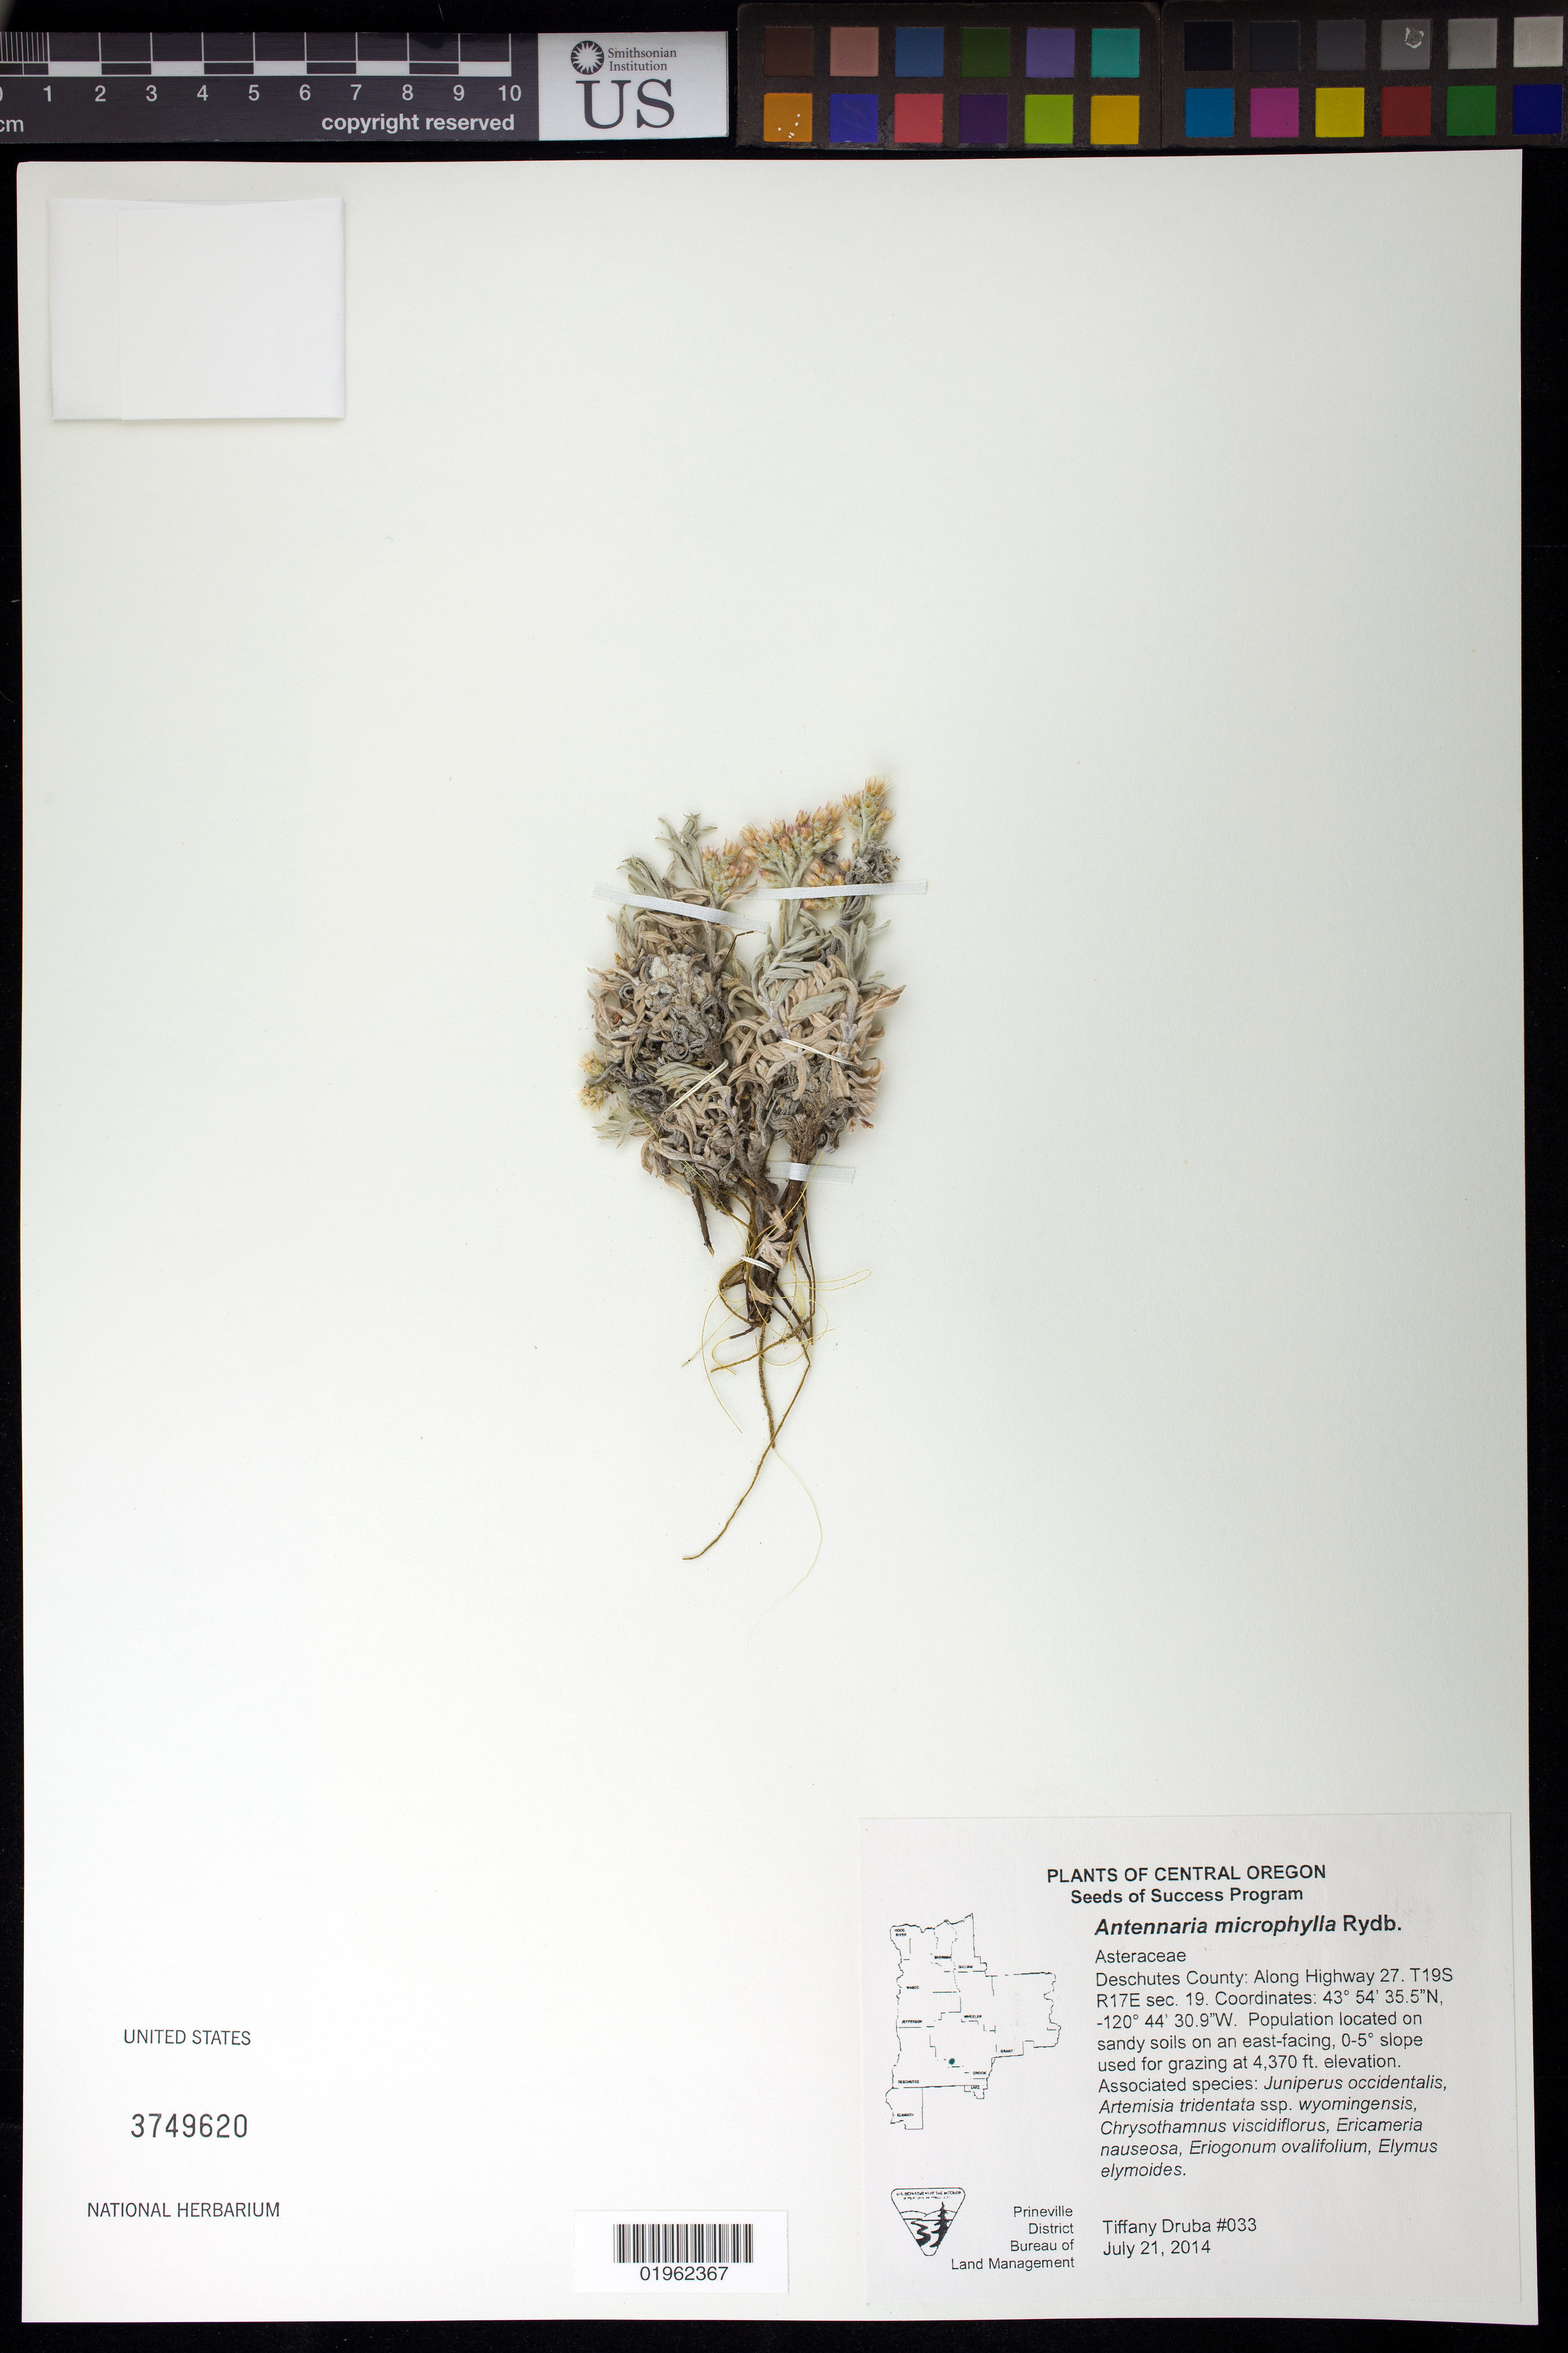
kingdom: Plantae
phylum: Tracheophyta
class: Magnoliopsida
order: Asterales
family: Asteraceae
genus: Antennaria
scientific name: Antennaria microphylla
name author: Rydb.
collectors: T. Druba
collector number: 033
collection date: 2014-07-21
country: United States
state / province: Oregon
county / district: Deschutes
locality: Along highway 27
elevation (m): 1332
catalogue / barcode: US 3749620